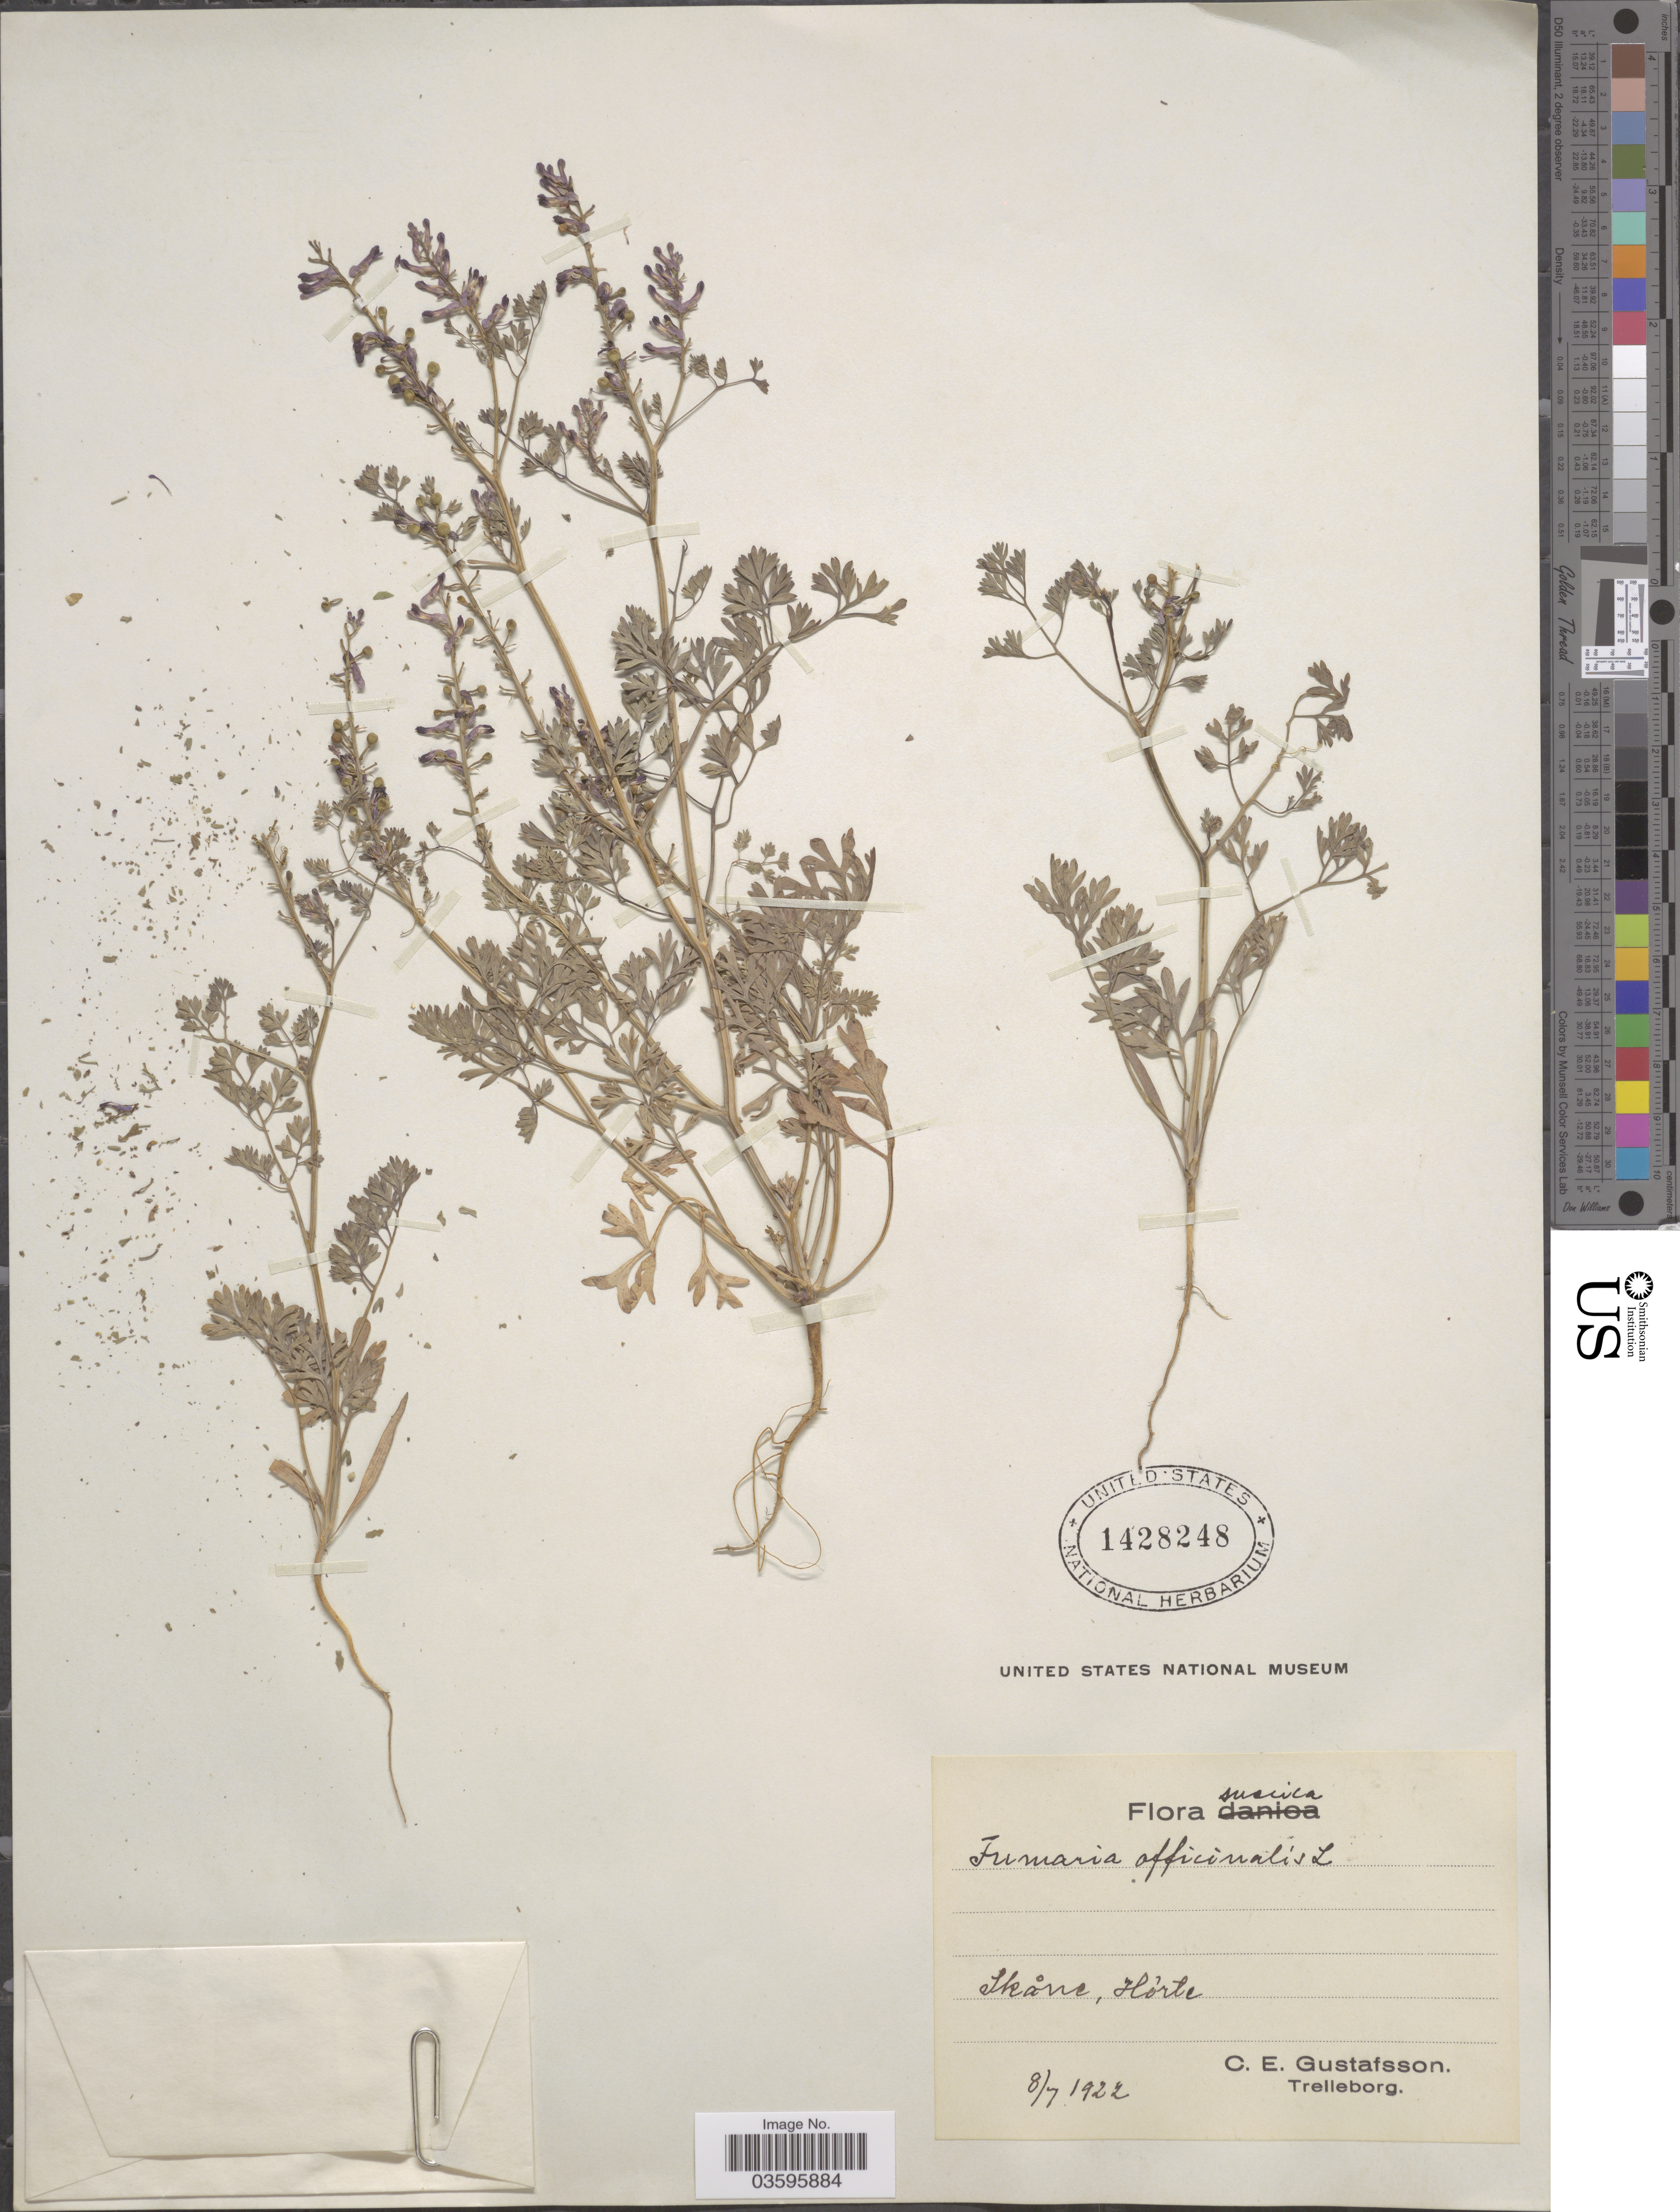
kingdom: Plantae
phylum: Tracheophyta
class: Magnoliopsida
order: Ranunculales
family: Papaveraceae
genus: Fumaria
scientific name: Fumaria officinalis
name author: L.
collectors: C. Gustafsson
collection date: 1922-07-08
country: Sweden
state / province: Skåne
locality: Suecica. Hôrte.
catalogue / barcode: US 1428248